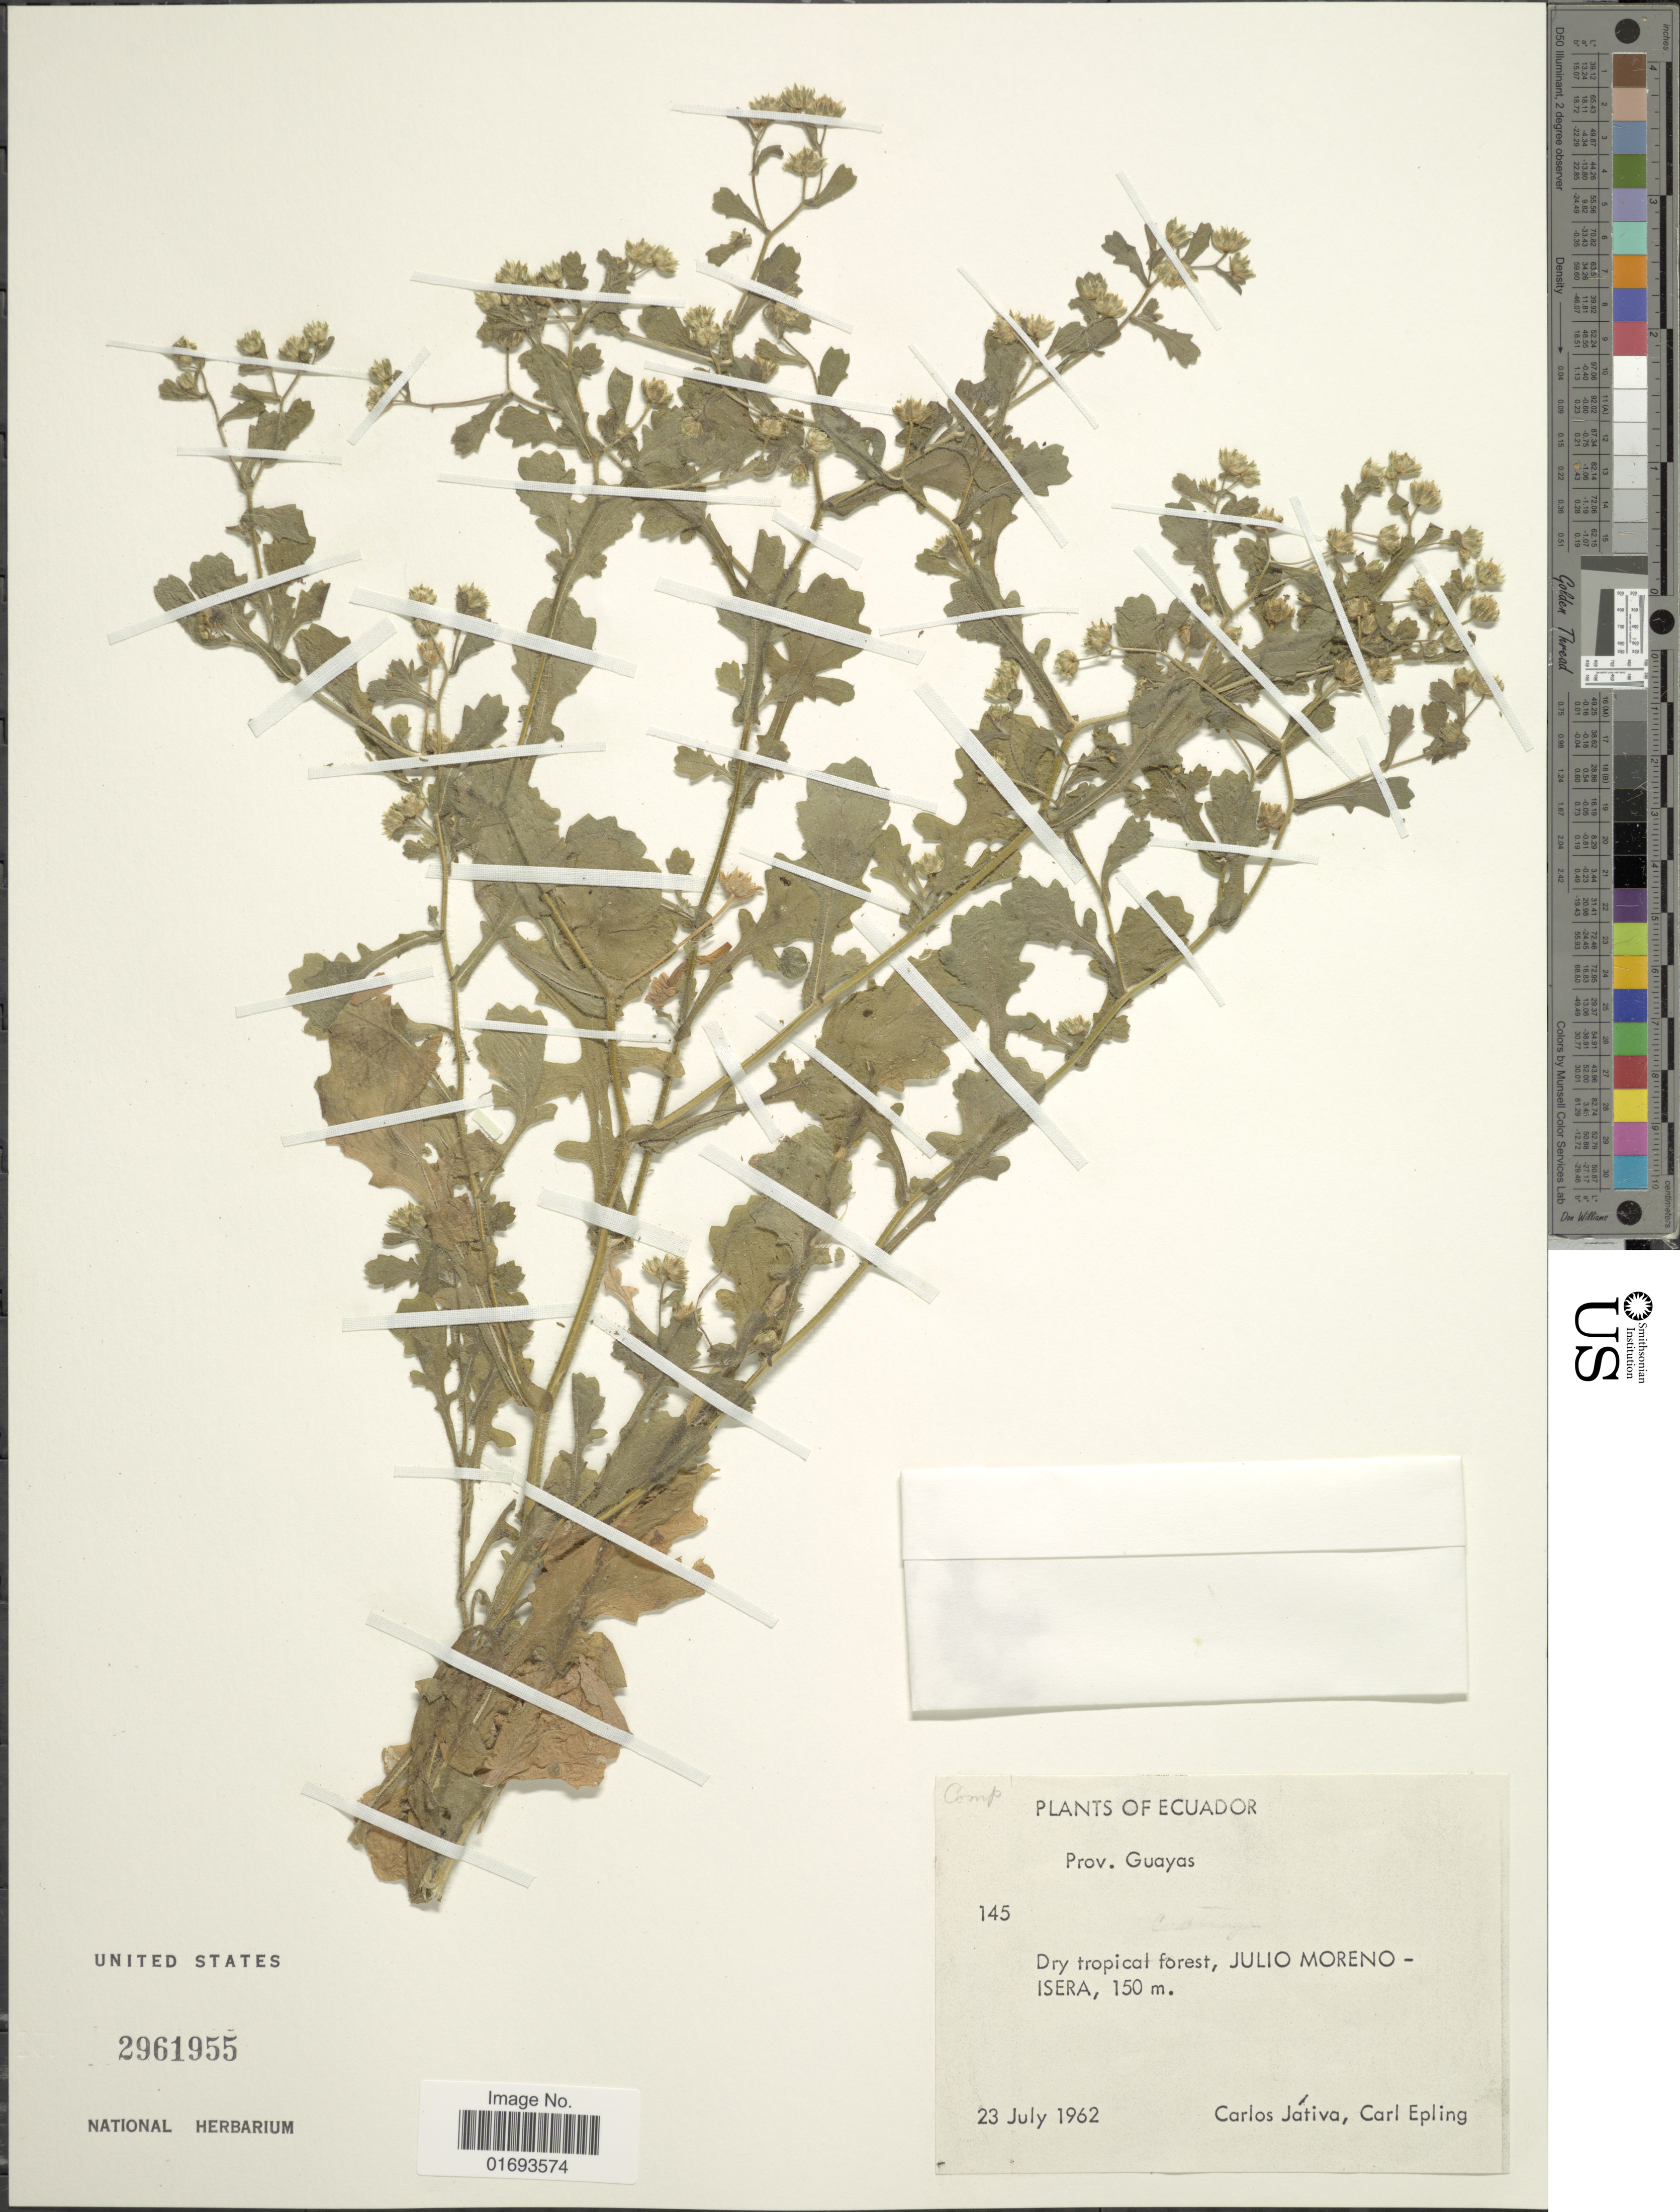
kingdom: Plantae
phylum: Tracheophyta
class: Magnoliopsida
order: Asterales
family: Asteraceae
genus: Egletes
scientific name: Egletes viscosa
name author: (L.) Less.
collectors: C. D. Játiva & C. C. Epling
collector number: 145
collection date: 1962-07-23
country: Ecuador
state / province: Guayas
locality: Prov. Guayas. Dry tropical forestm Julio Morno-Isera,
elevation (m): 150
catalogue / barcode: US 2961955